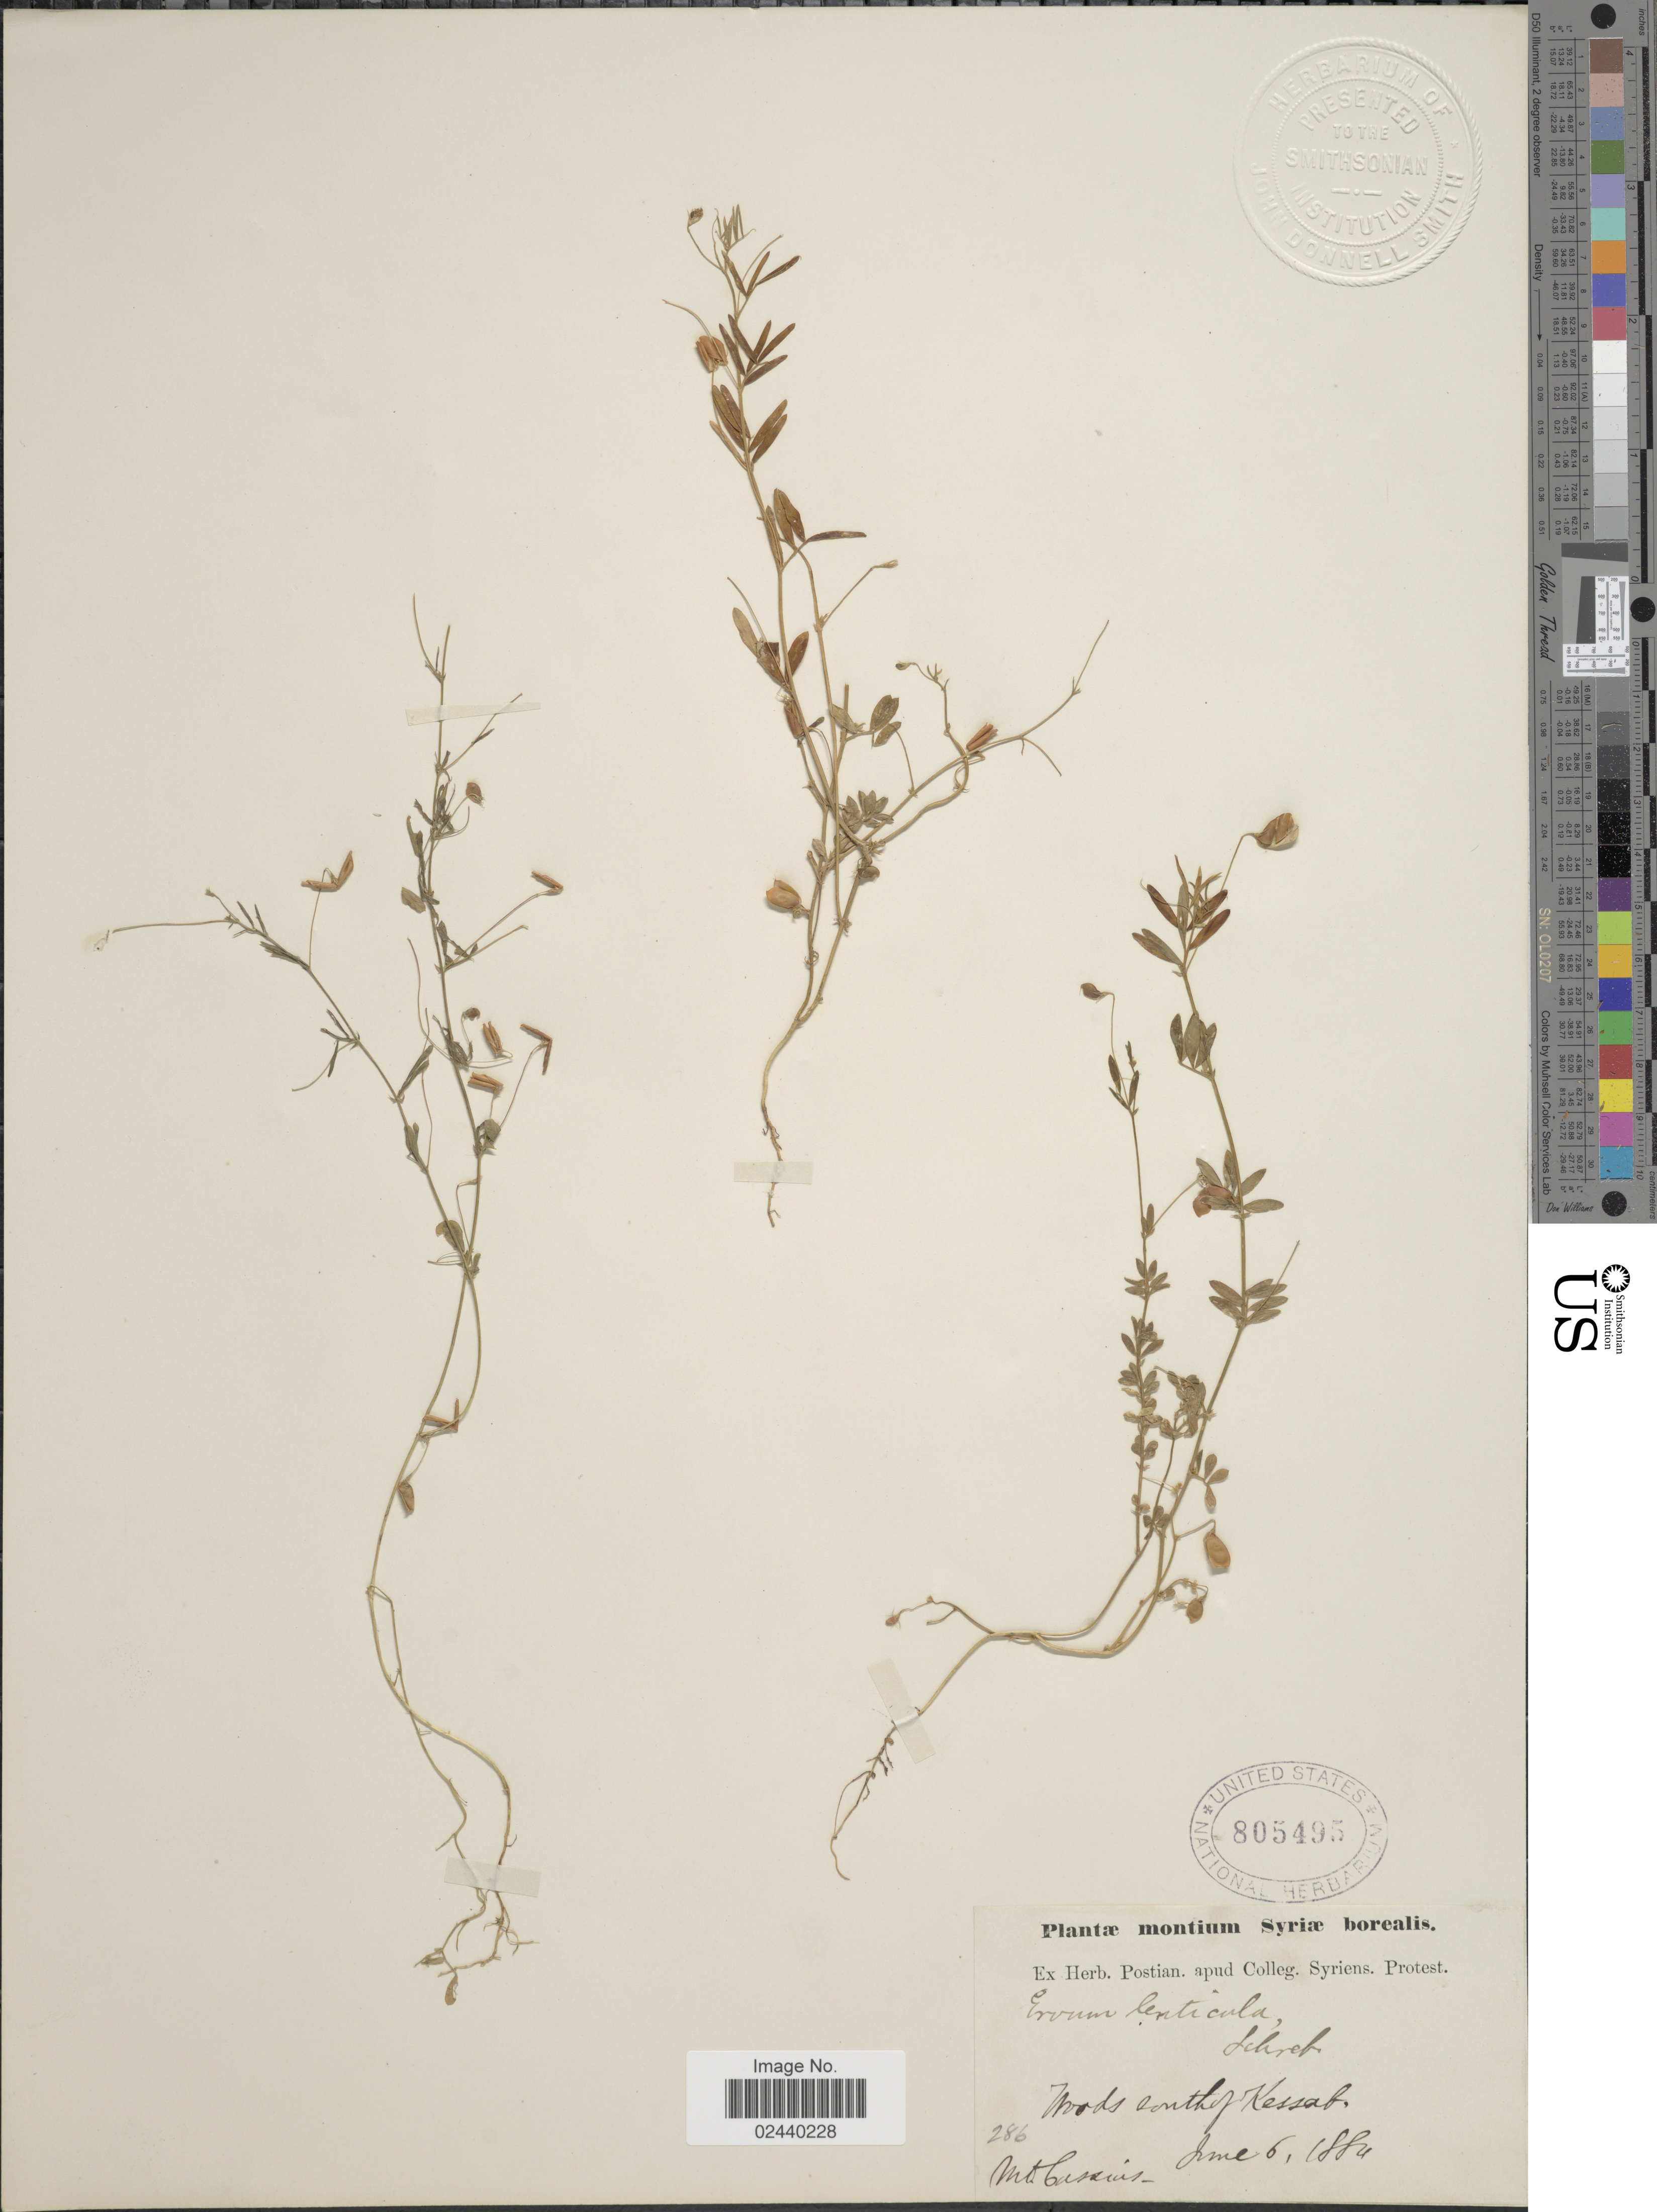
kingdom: Plantae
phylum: Tracheophyta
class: Magnoliopsida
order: Fabales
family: Fabaceae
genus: Vicia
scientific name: Vicia lenticula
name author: (Hoppe) Janka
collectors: Cassius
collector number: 286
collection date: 1884-06-06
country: Syria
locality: Montium Syriae borealis, Woods south of Kessab [interpreted]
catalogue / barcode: US 805495